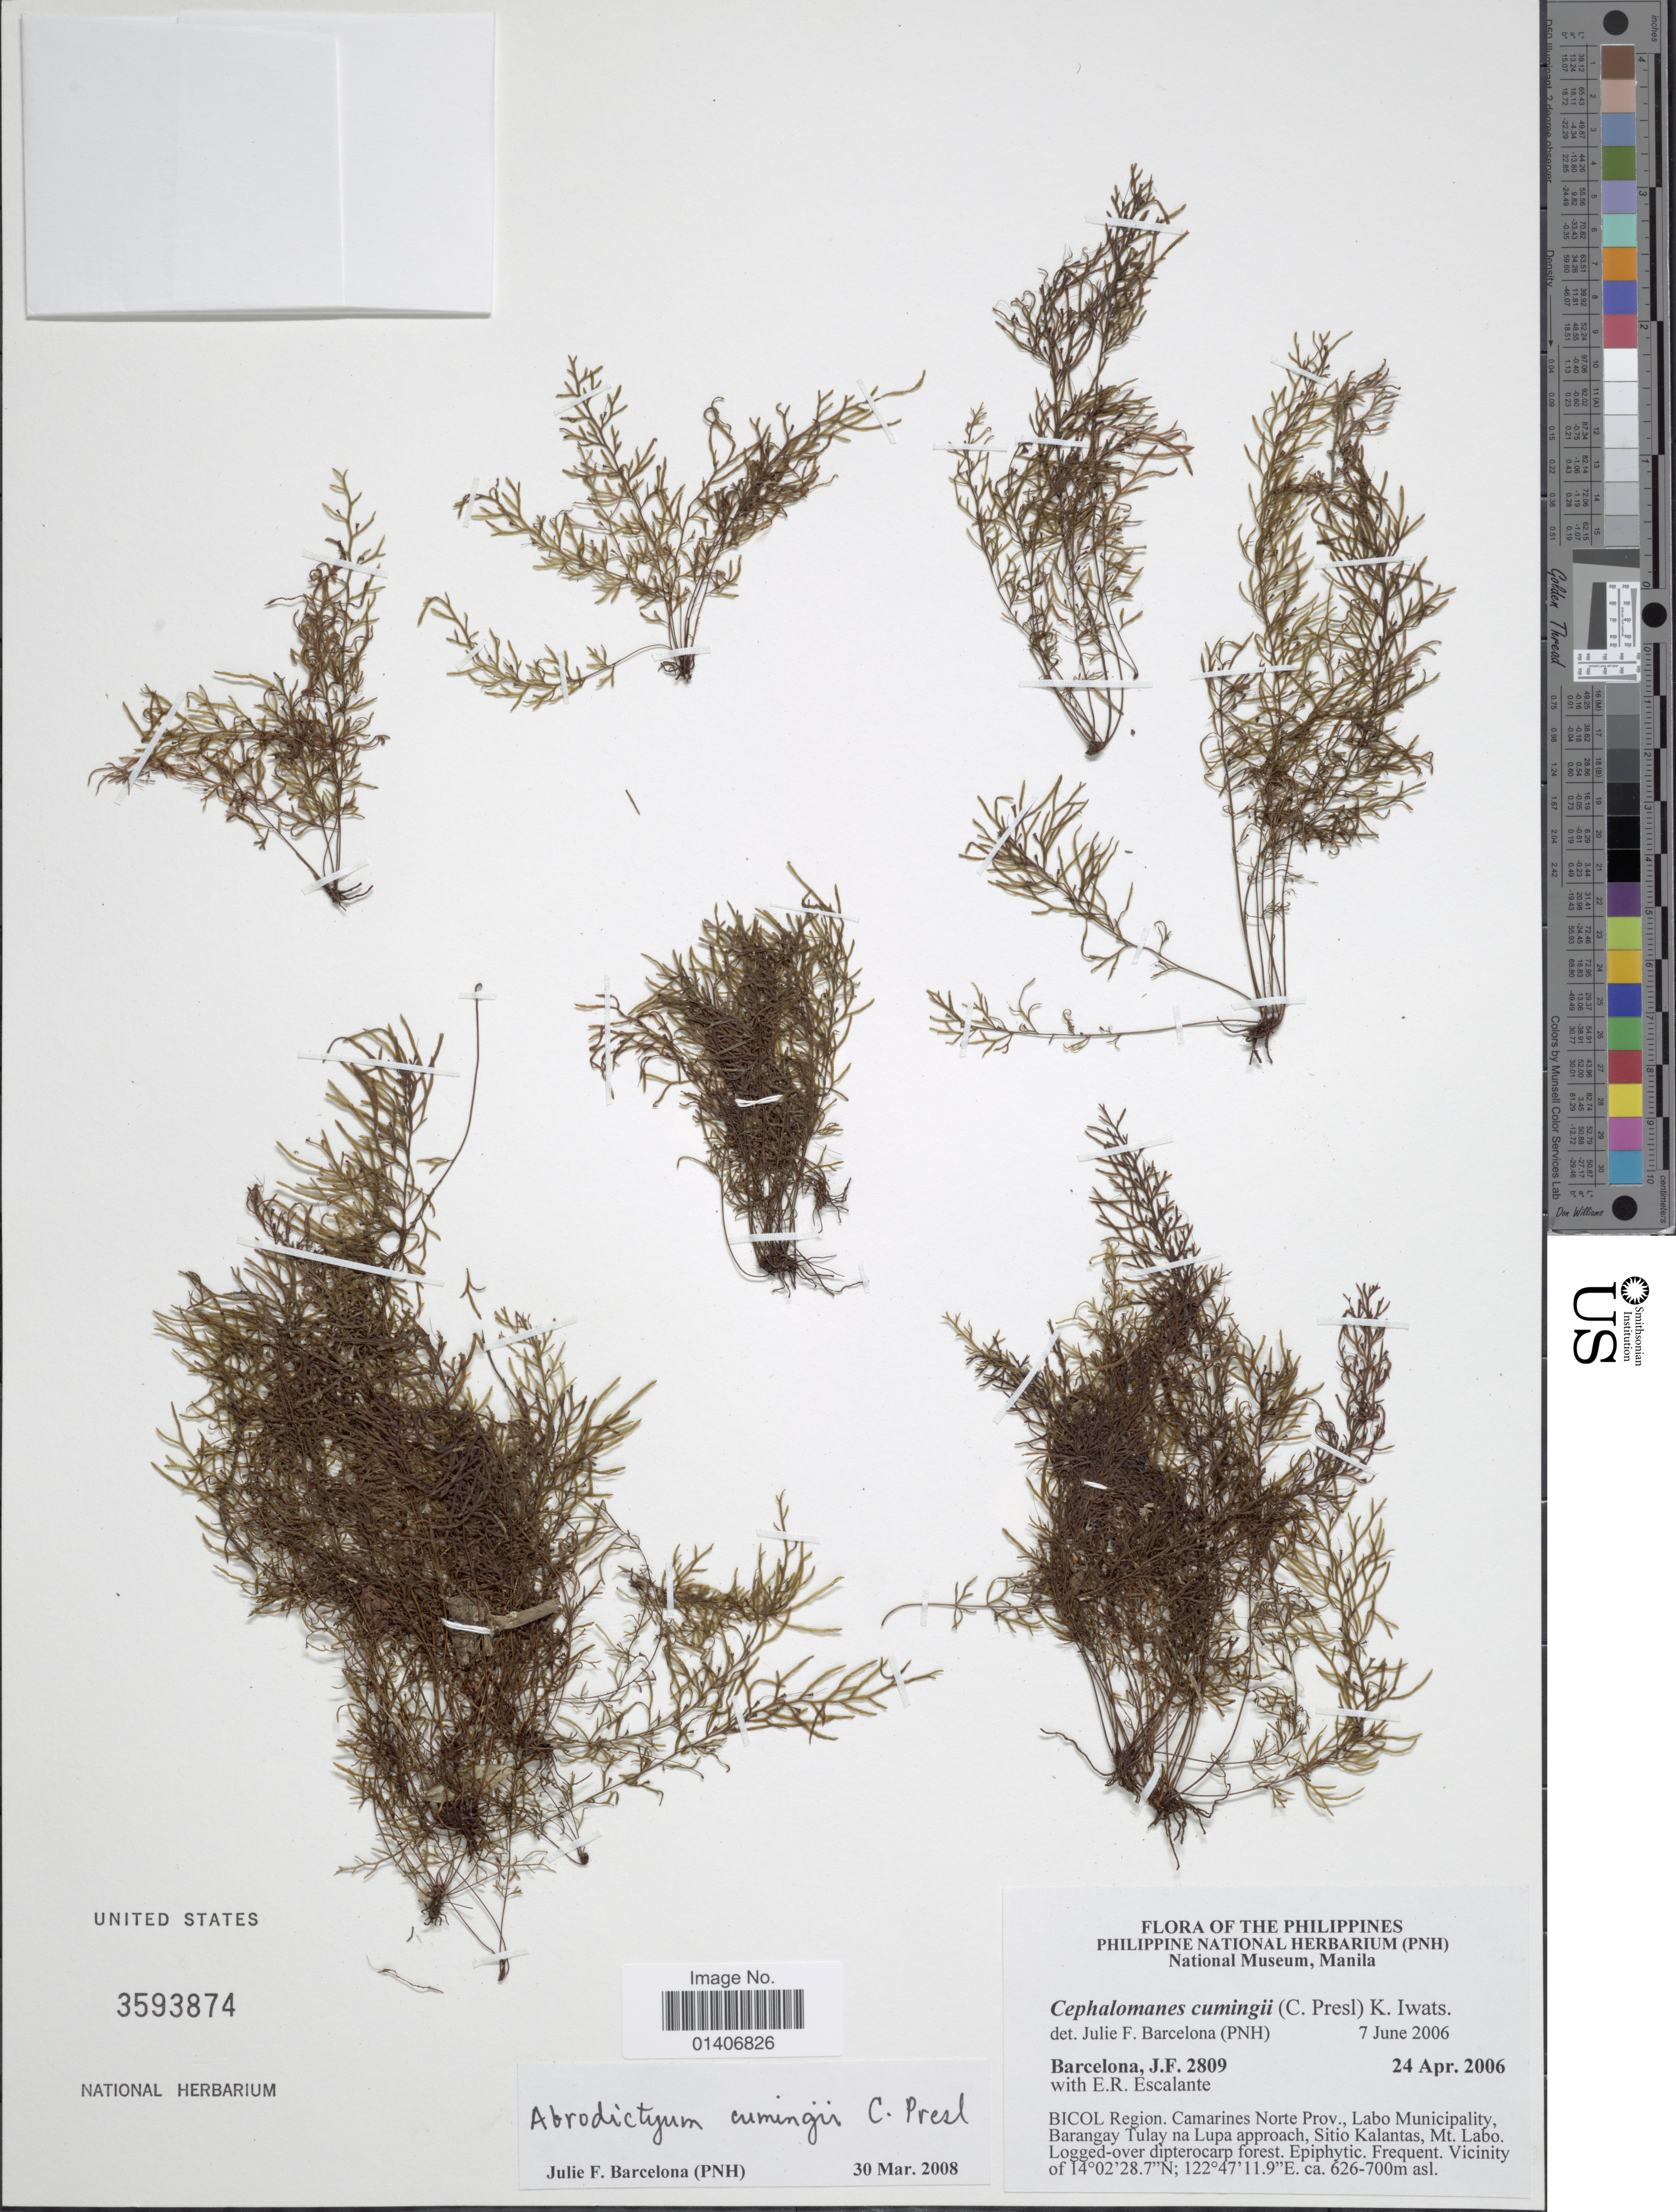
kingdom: Plantae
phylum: Tracheophyta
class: Polypodiopsida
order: Hymenophyllales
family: Hymenophyllaceae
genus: Abrodictyum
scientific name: Abrodictyum cumingii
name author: C. Presl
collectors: J. F. Barcelona & E. Escalante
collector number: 2809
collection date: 2006-04-24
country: Philippines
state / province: Bicol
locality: Region camarines Norte Prov., Labo Municipality, Barangay Tulay na Lupa approach, Sitio Kalantas, Mt Labo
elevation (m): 626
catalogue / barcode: US 3593874